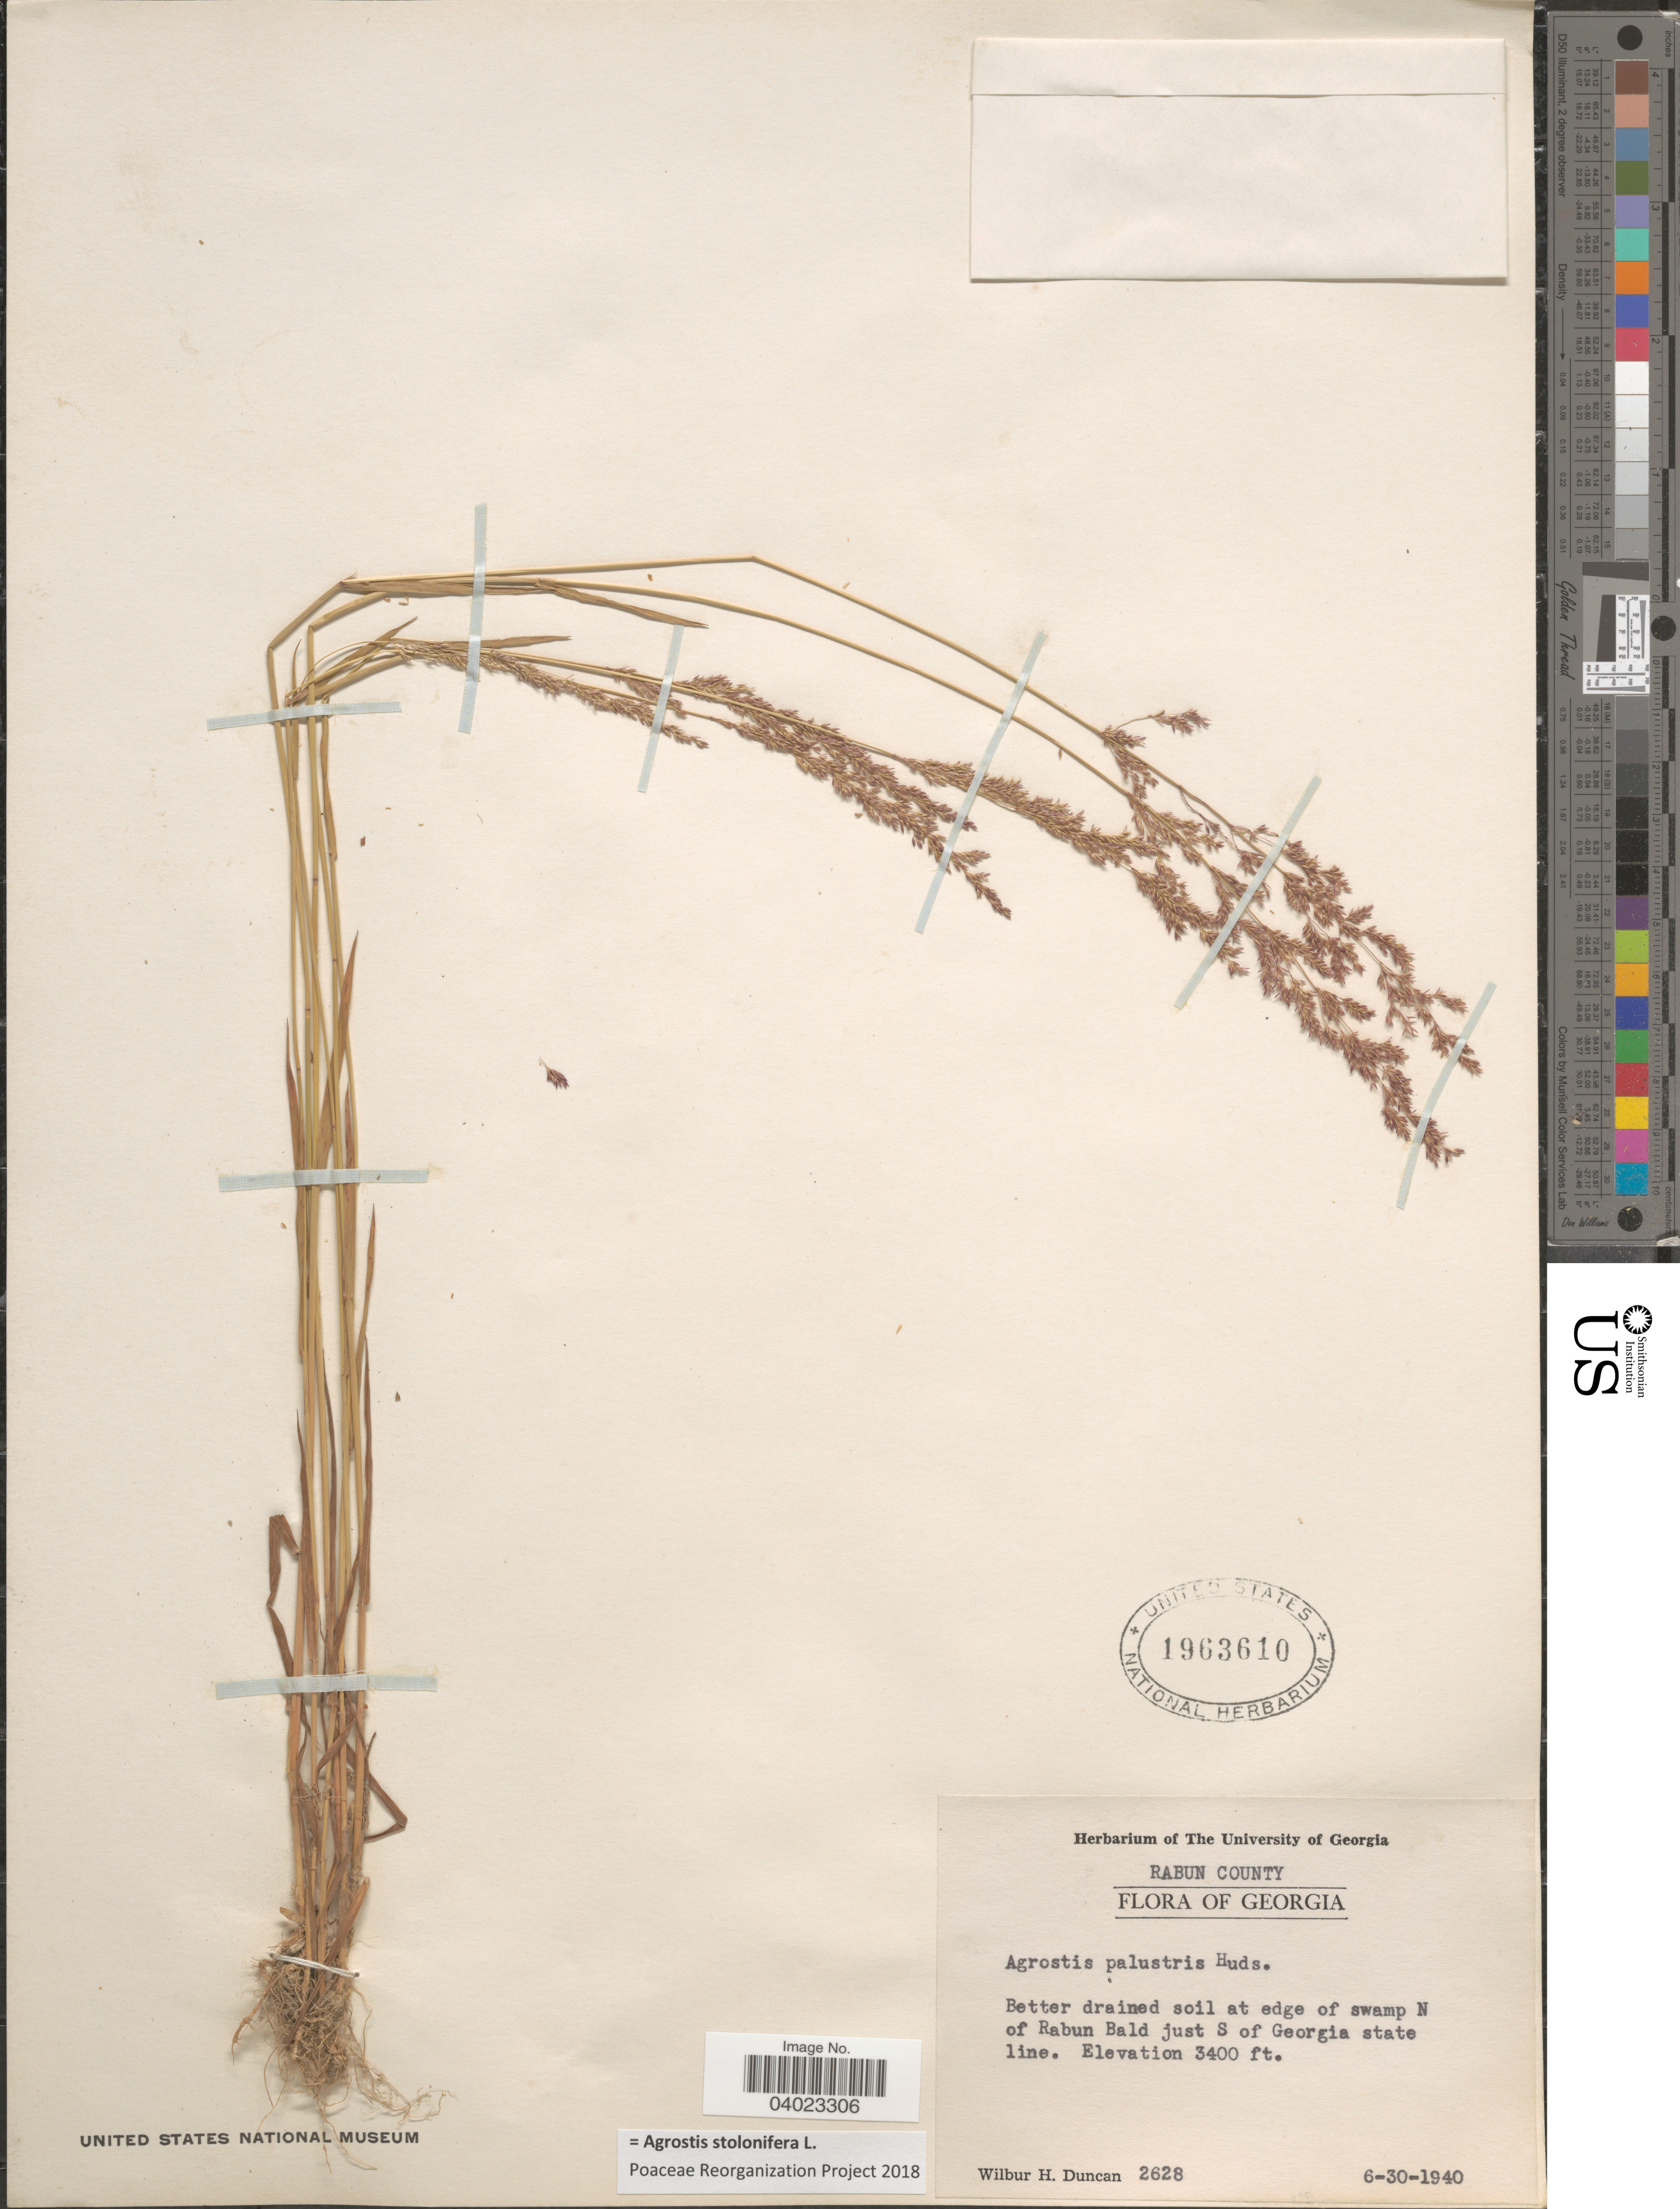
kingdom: Plantae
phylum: Tracheophyta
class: Liliopsida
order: Poales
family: Poaceae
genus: Agrostis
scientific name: Agrostis stolonifera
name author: L.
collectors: W. H. Duncan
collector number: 2628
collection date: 1940-06-30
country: United States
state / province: Georgia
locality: Rabun County. Better drained soil at edge of swamp N of Rabun Bald just S of Georgia state line.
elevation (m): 1036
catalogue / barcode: US 1963610